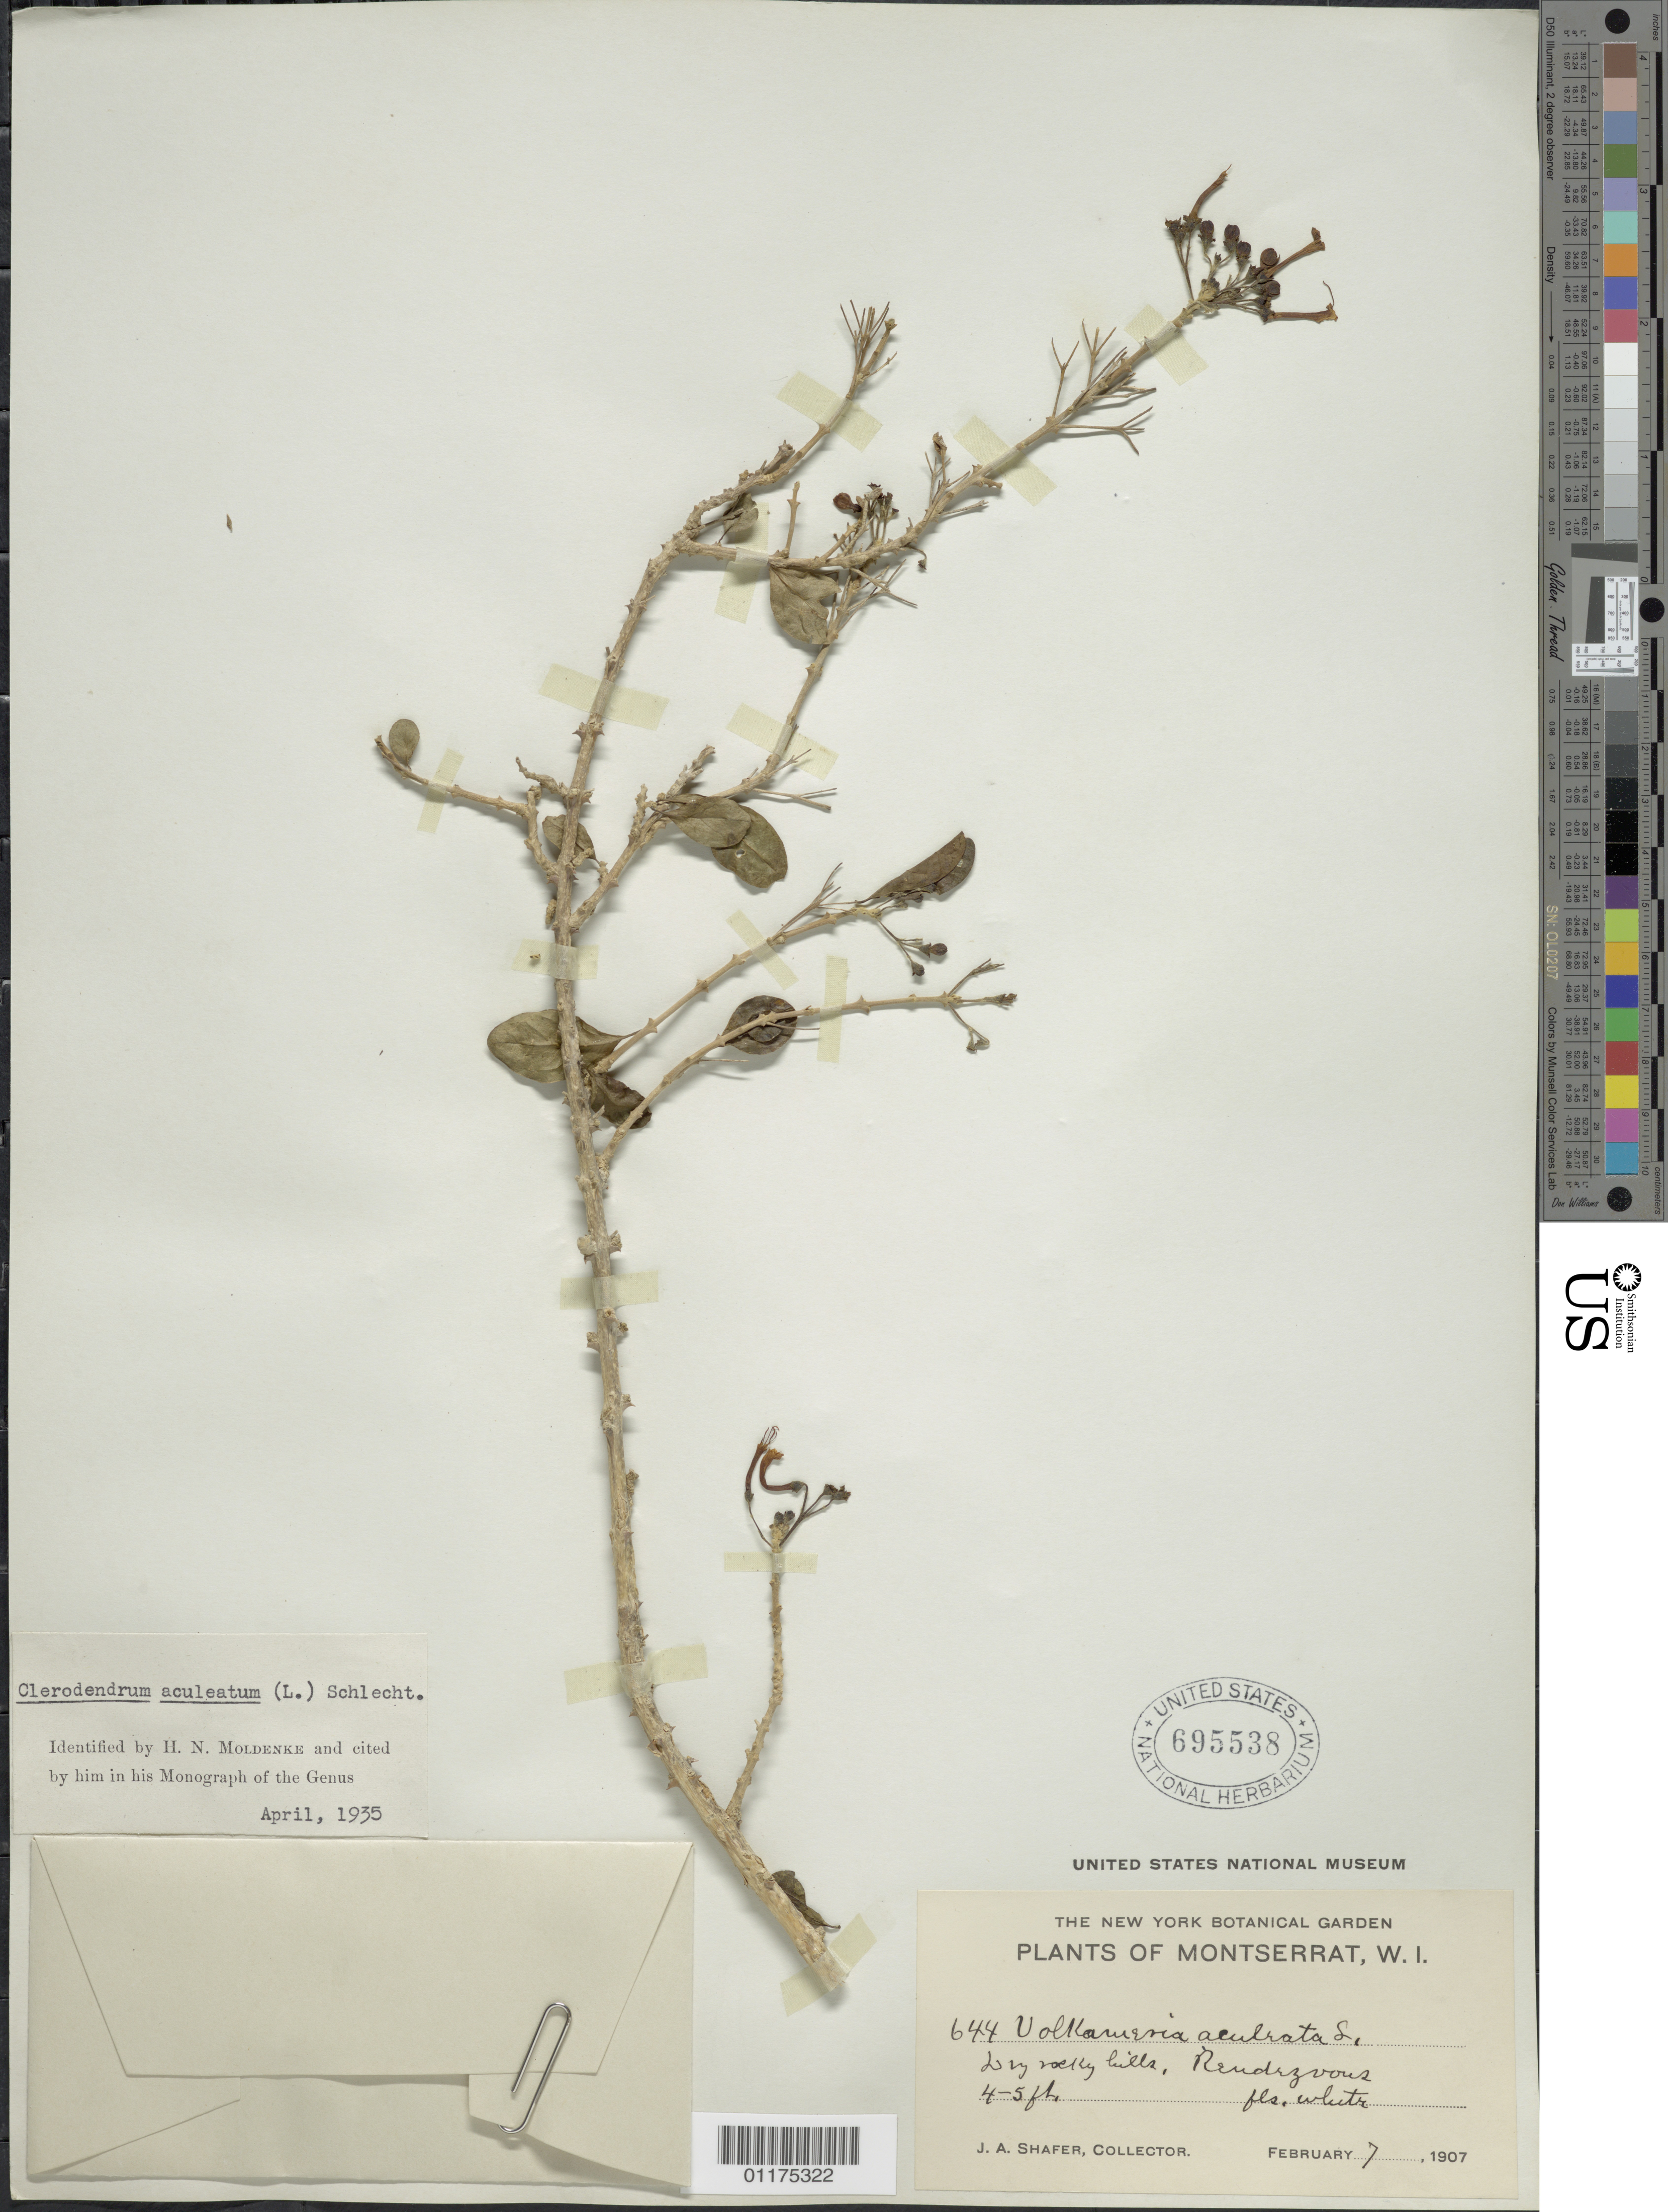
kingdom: Plantae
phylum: Tracheophyta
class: Magnoliopsida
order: Lamiales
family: Lamiaceae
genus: Clerodendrum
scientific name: Clerodendrum aculeatum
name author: (L.) Schltdl.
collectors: J. A. Shafer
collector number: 644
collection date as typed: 07 Feb 1907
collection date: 1907-02-07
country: Montserrat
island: Montserrat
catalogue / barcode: US 695538